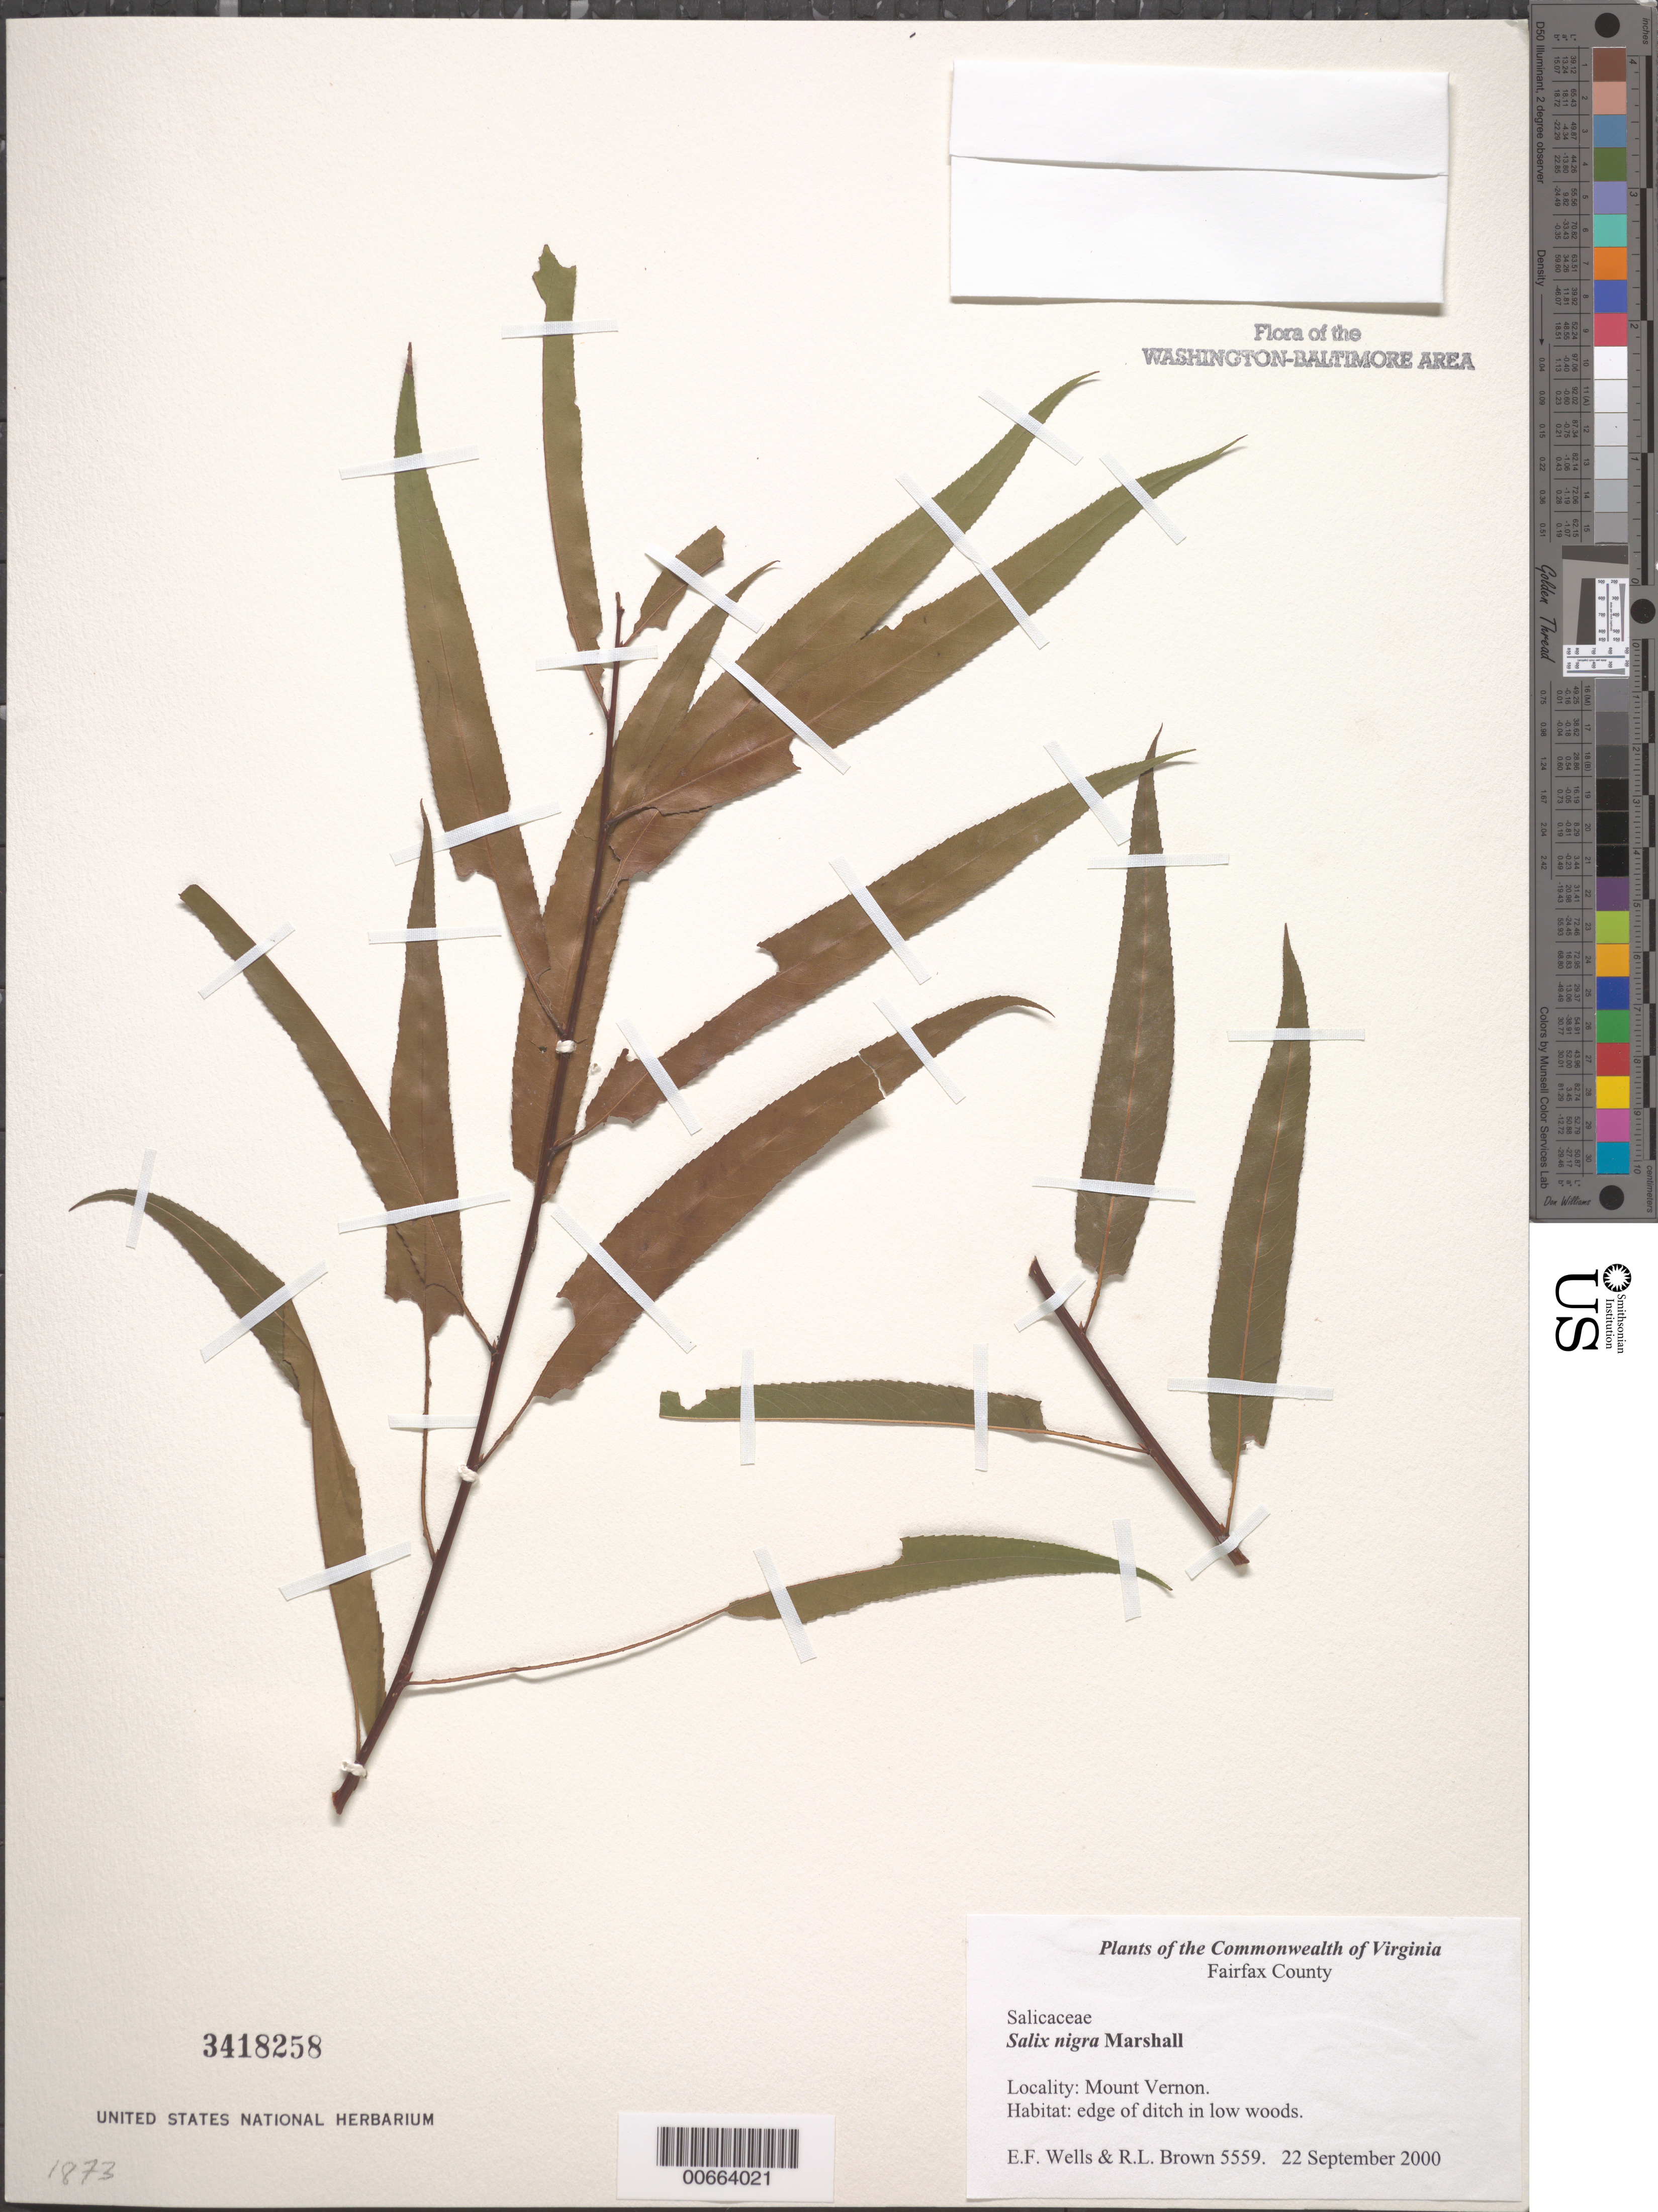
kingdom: Plantae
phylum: Tracheophyta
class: Magnoliopsida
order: Malpighiales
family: Salicaceae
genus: Salix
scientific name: Salix nigra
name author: Marshall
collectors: E. F. Wells & R. L. Brown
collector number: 5559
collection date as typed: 22 Sep 2000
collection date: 2000-09-22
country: United States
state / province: Virginia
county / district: Fairfax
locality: Mount Vernon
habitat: Edge of ditch in low woods.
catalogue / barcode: US 3418258